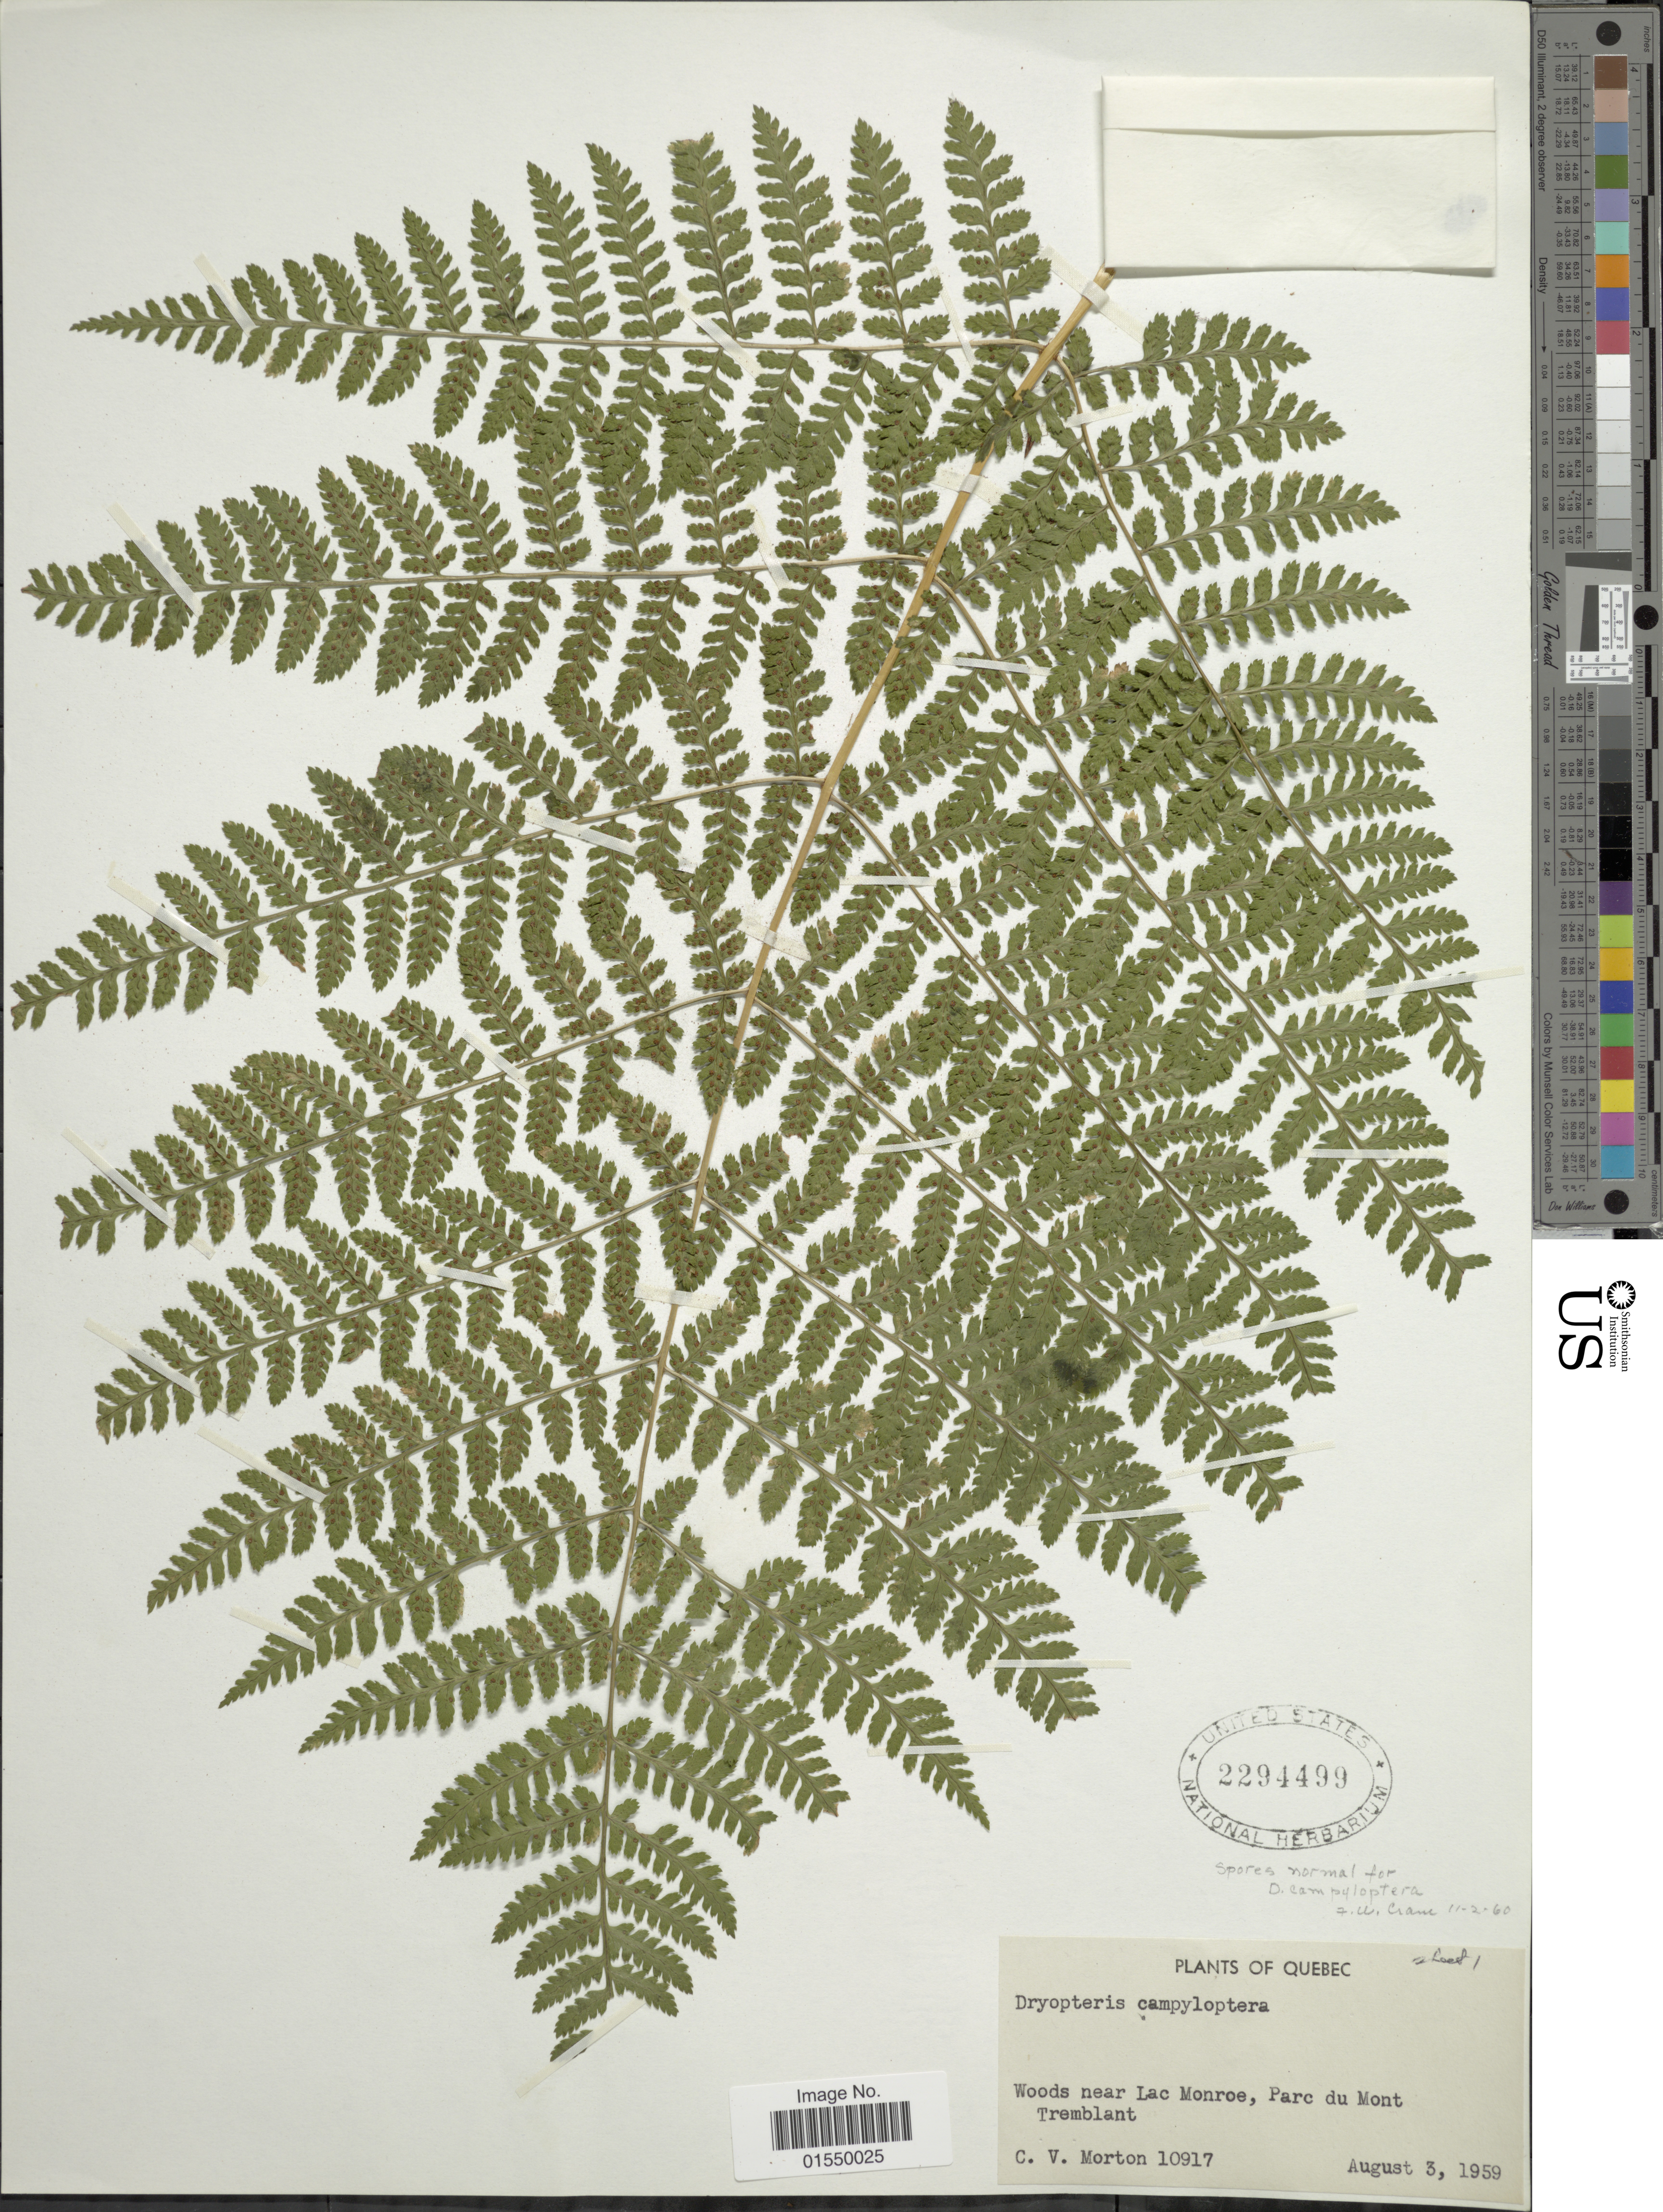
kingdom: Plantae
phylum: Tracheophyta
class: Polypodiopsida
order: Polypodiales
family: Dryopteridaceae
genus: Dryopteris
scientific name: Dryopteris campyloptera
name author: Clarkson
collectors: C. V. Morton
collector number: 10917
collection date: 1959-08-03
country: Canada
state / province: Quebec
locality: Woods near Lac Monroe, Parc du Mont, Tremblant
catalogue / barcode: US 2294499